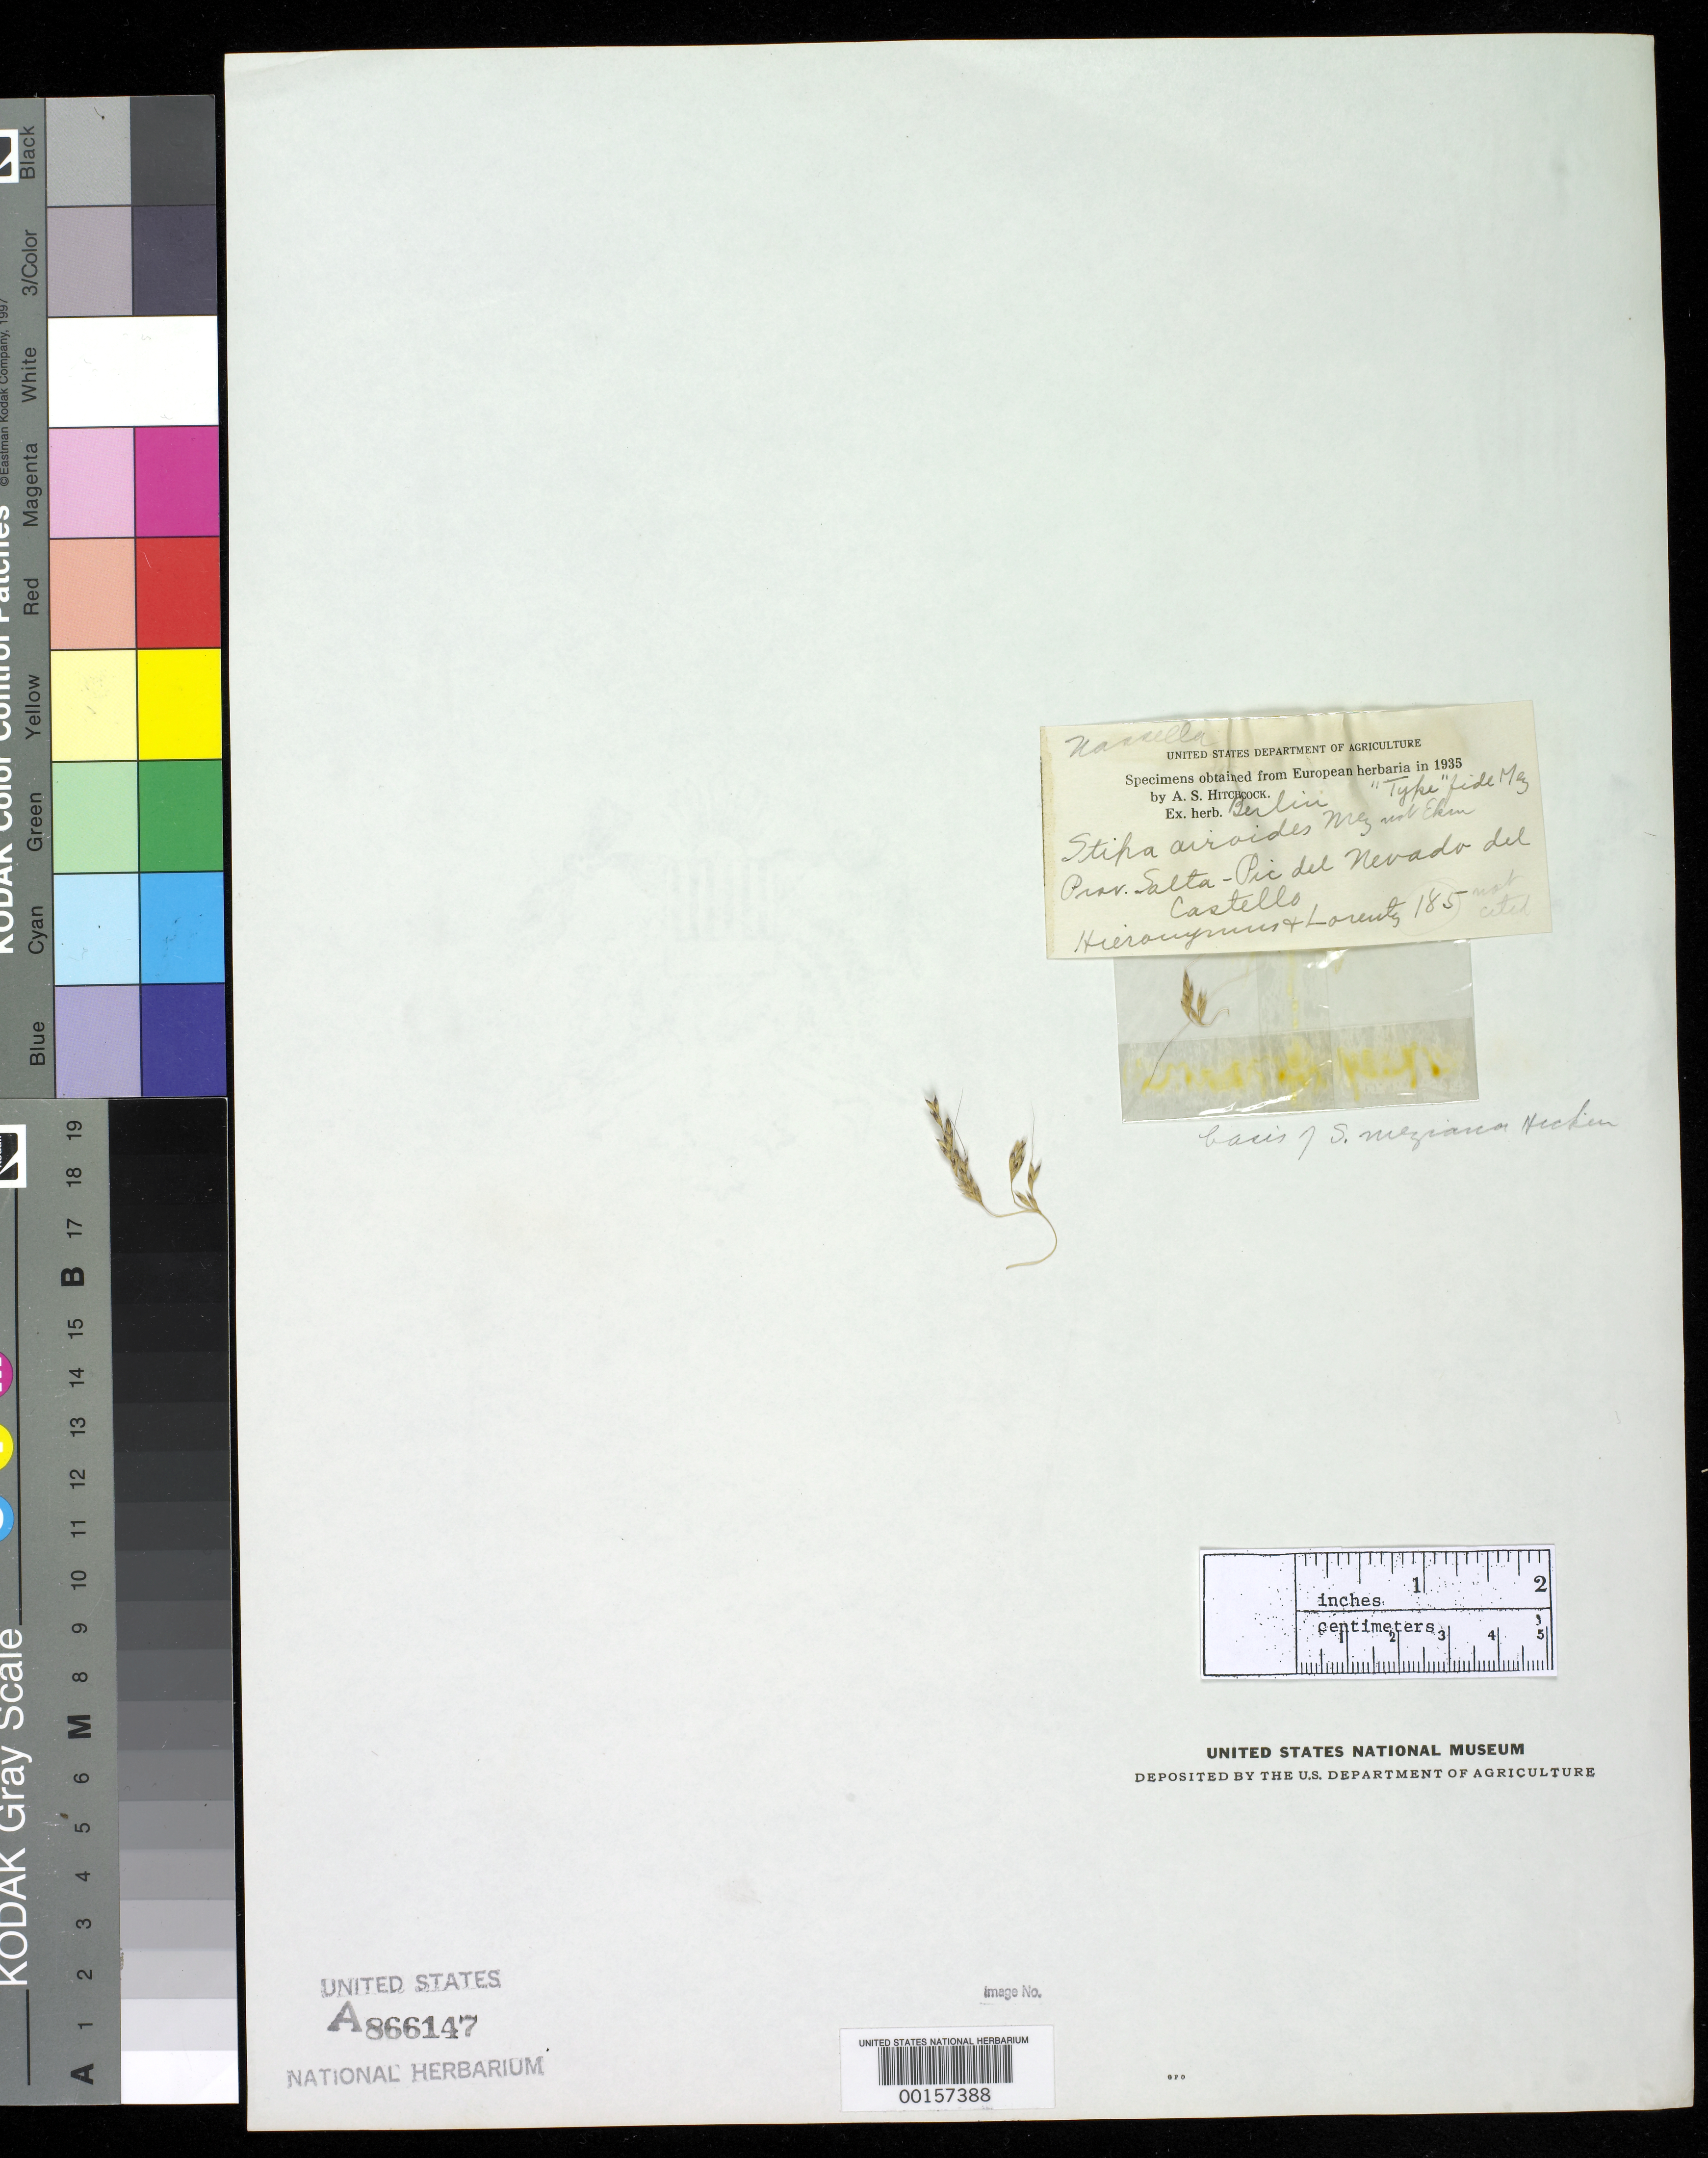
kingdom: Plantae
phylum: Tracheophyta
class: Liliopsida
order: Poales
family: Poaceae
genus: Stipa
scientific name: Stipa airoides Mez, nom. illeg.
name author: Mez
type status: Possible Isotype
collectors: P. G. Lorentz & G. H. Hieronymus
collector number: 185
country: Argentina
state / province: Salta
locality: Nevada del Castillo.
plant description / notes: Fragment of type ex herb. Berlin. Contains infl. fragments.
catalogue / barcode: US 866147A